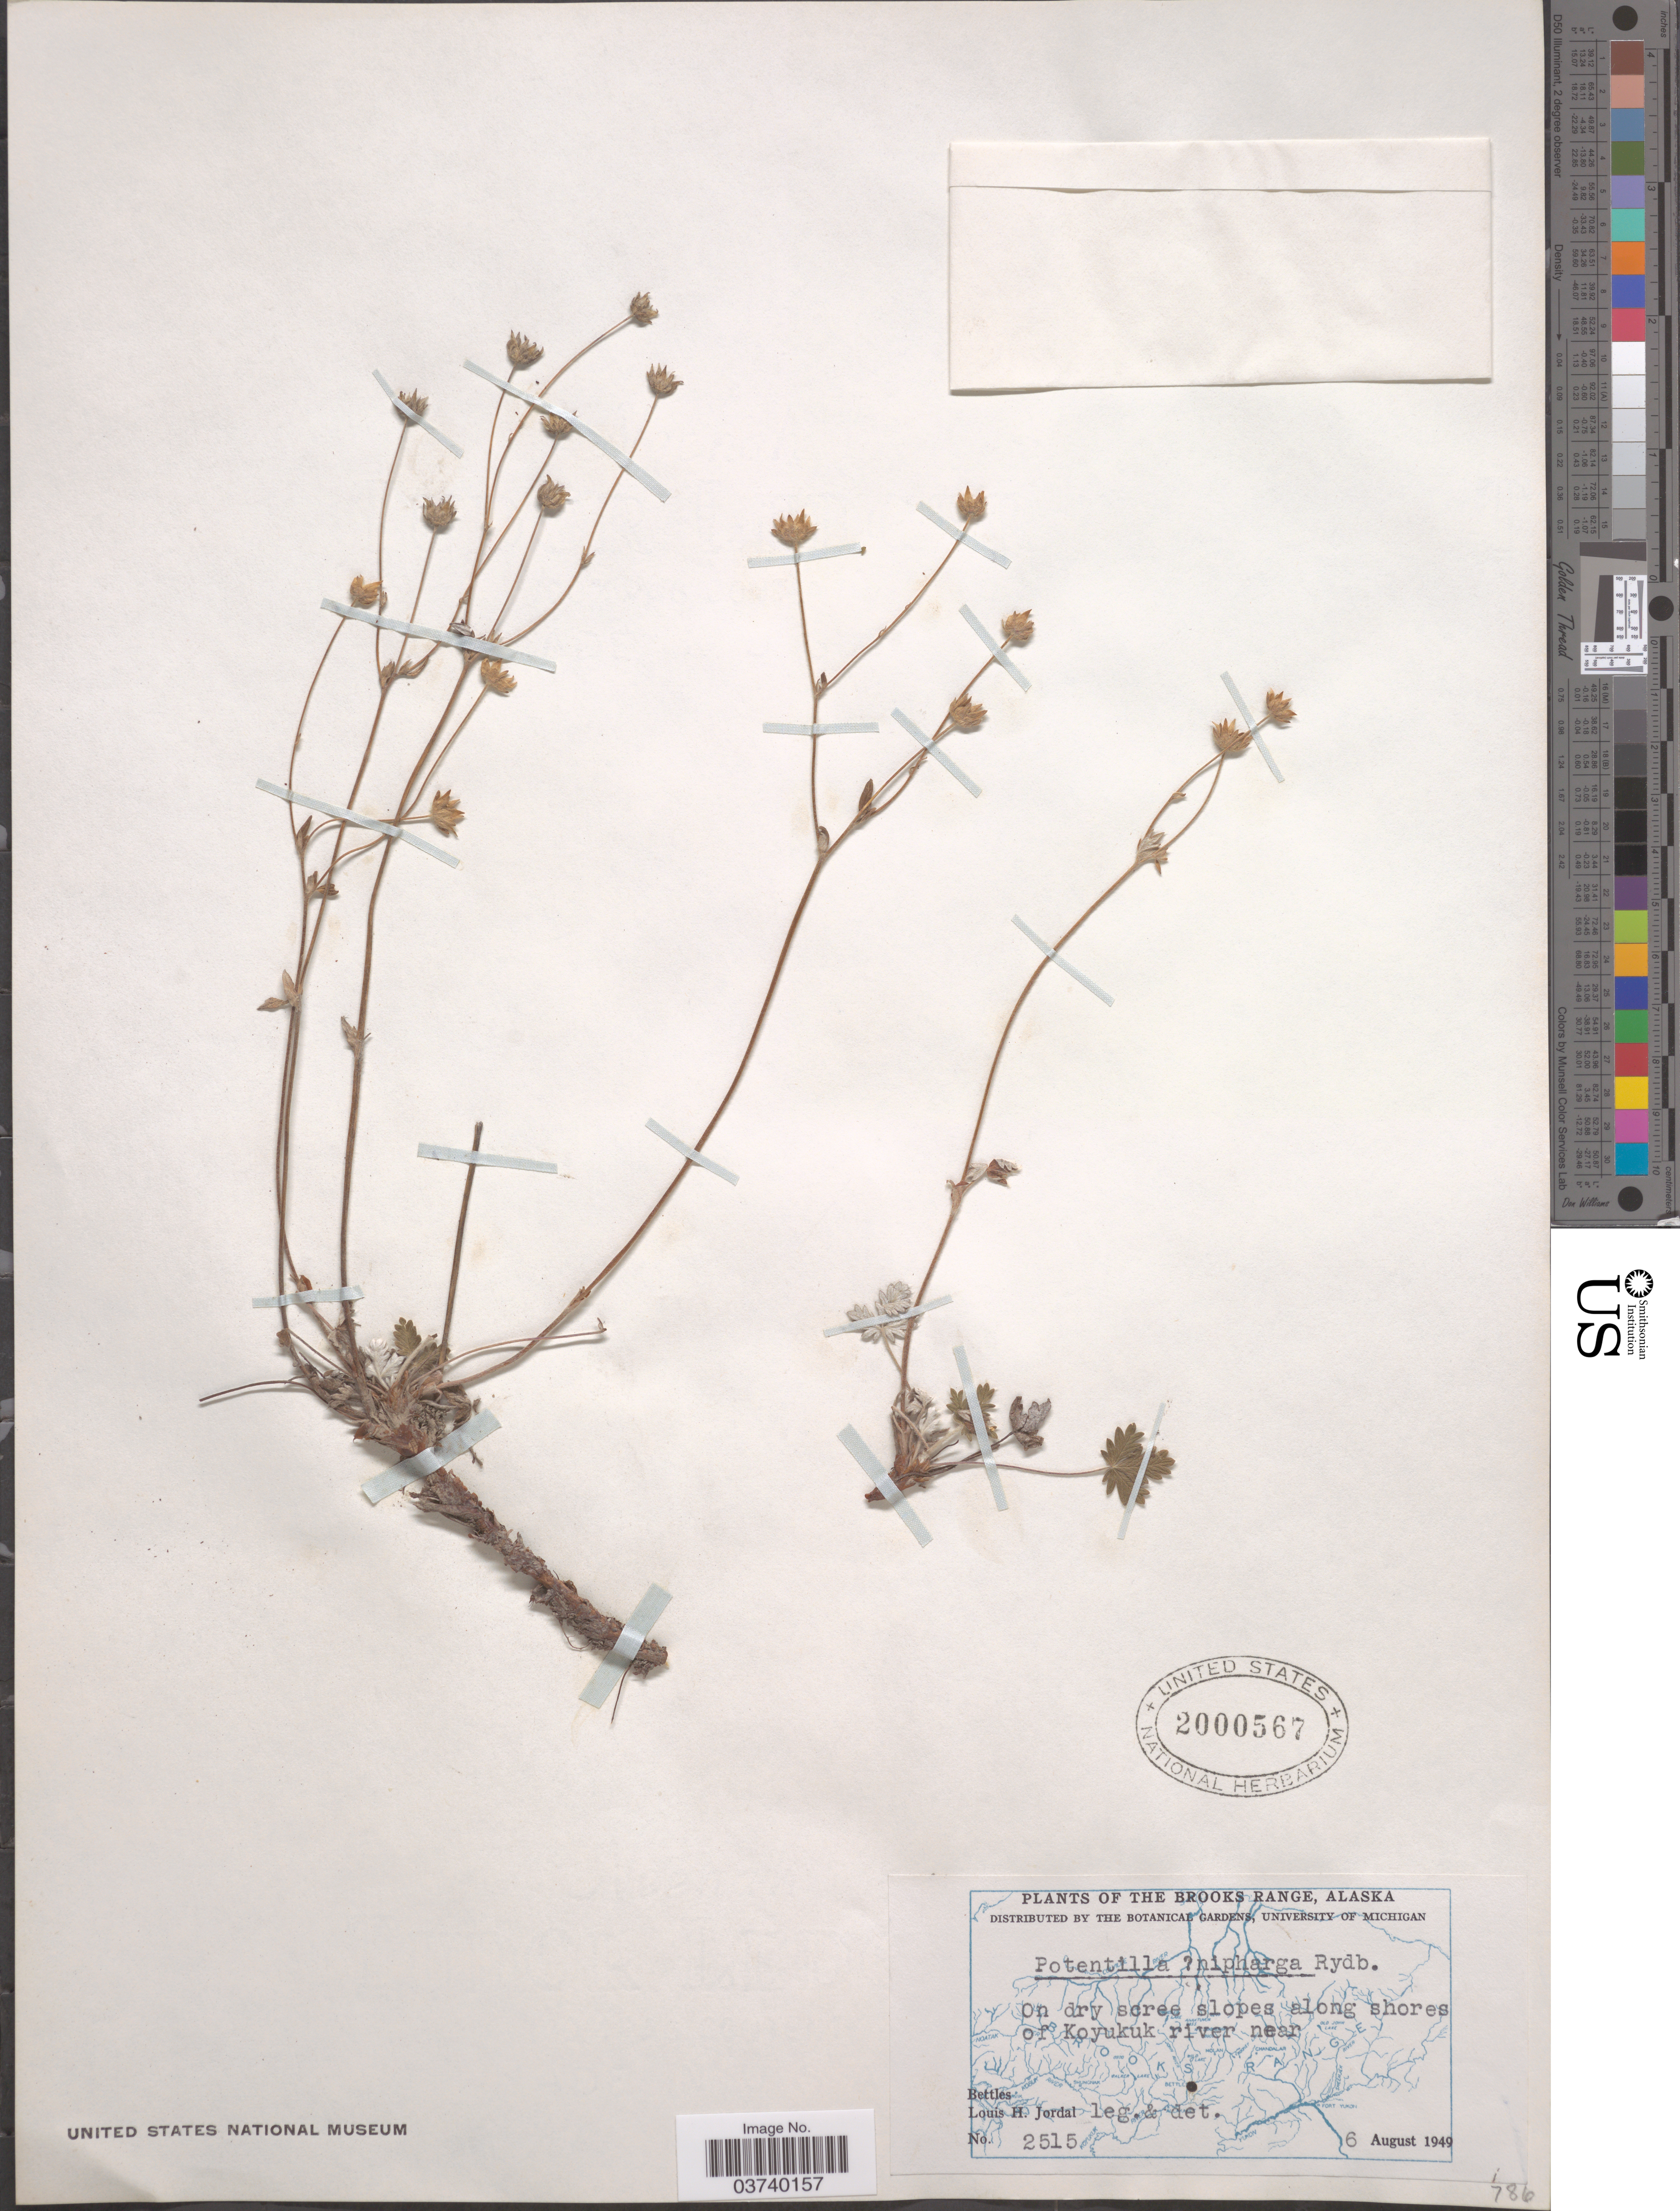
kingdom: Plantae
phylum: Tracheophyta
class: Magnoliopsida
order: Rosales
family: Rosaceae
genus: Potentilla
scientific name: Potentilla nivea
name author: L.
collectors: L. Jordal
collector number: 2515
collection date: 1949-08-06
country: United States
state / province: Alaska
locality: The Brooks Range. Along shores of Koyukuk river near Bettles.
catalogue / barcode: US 2000567